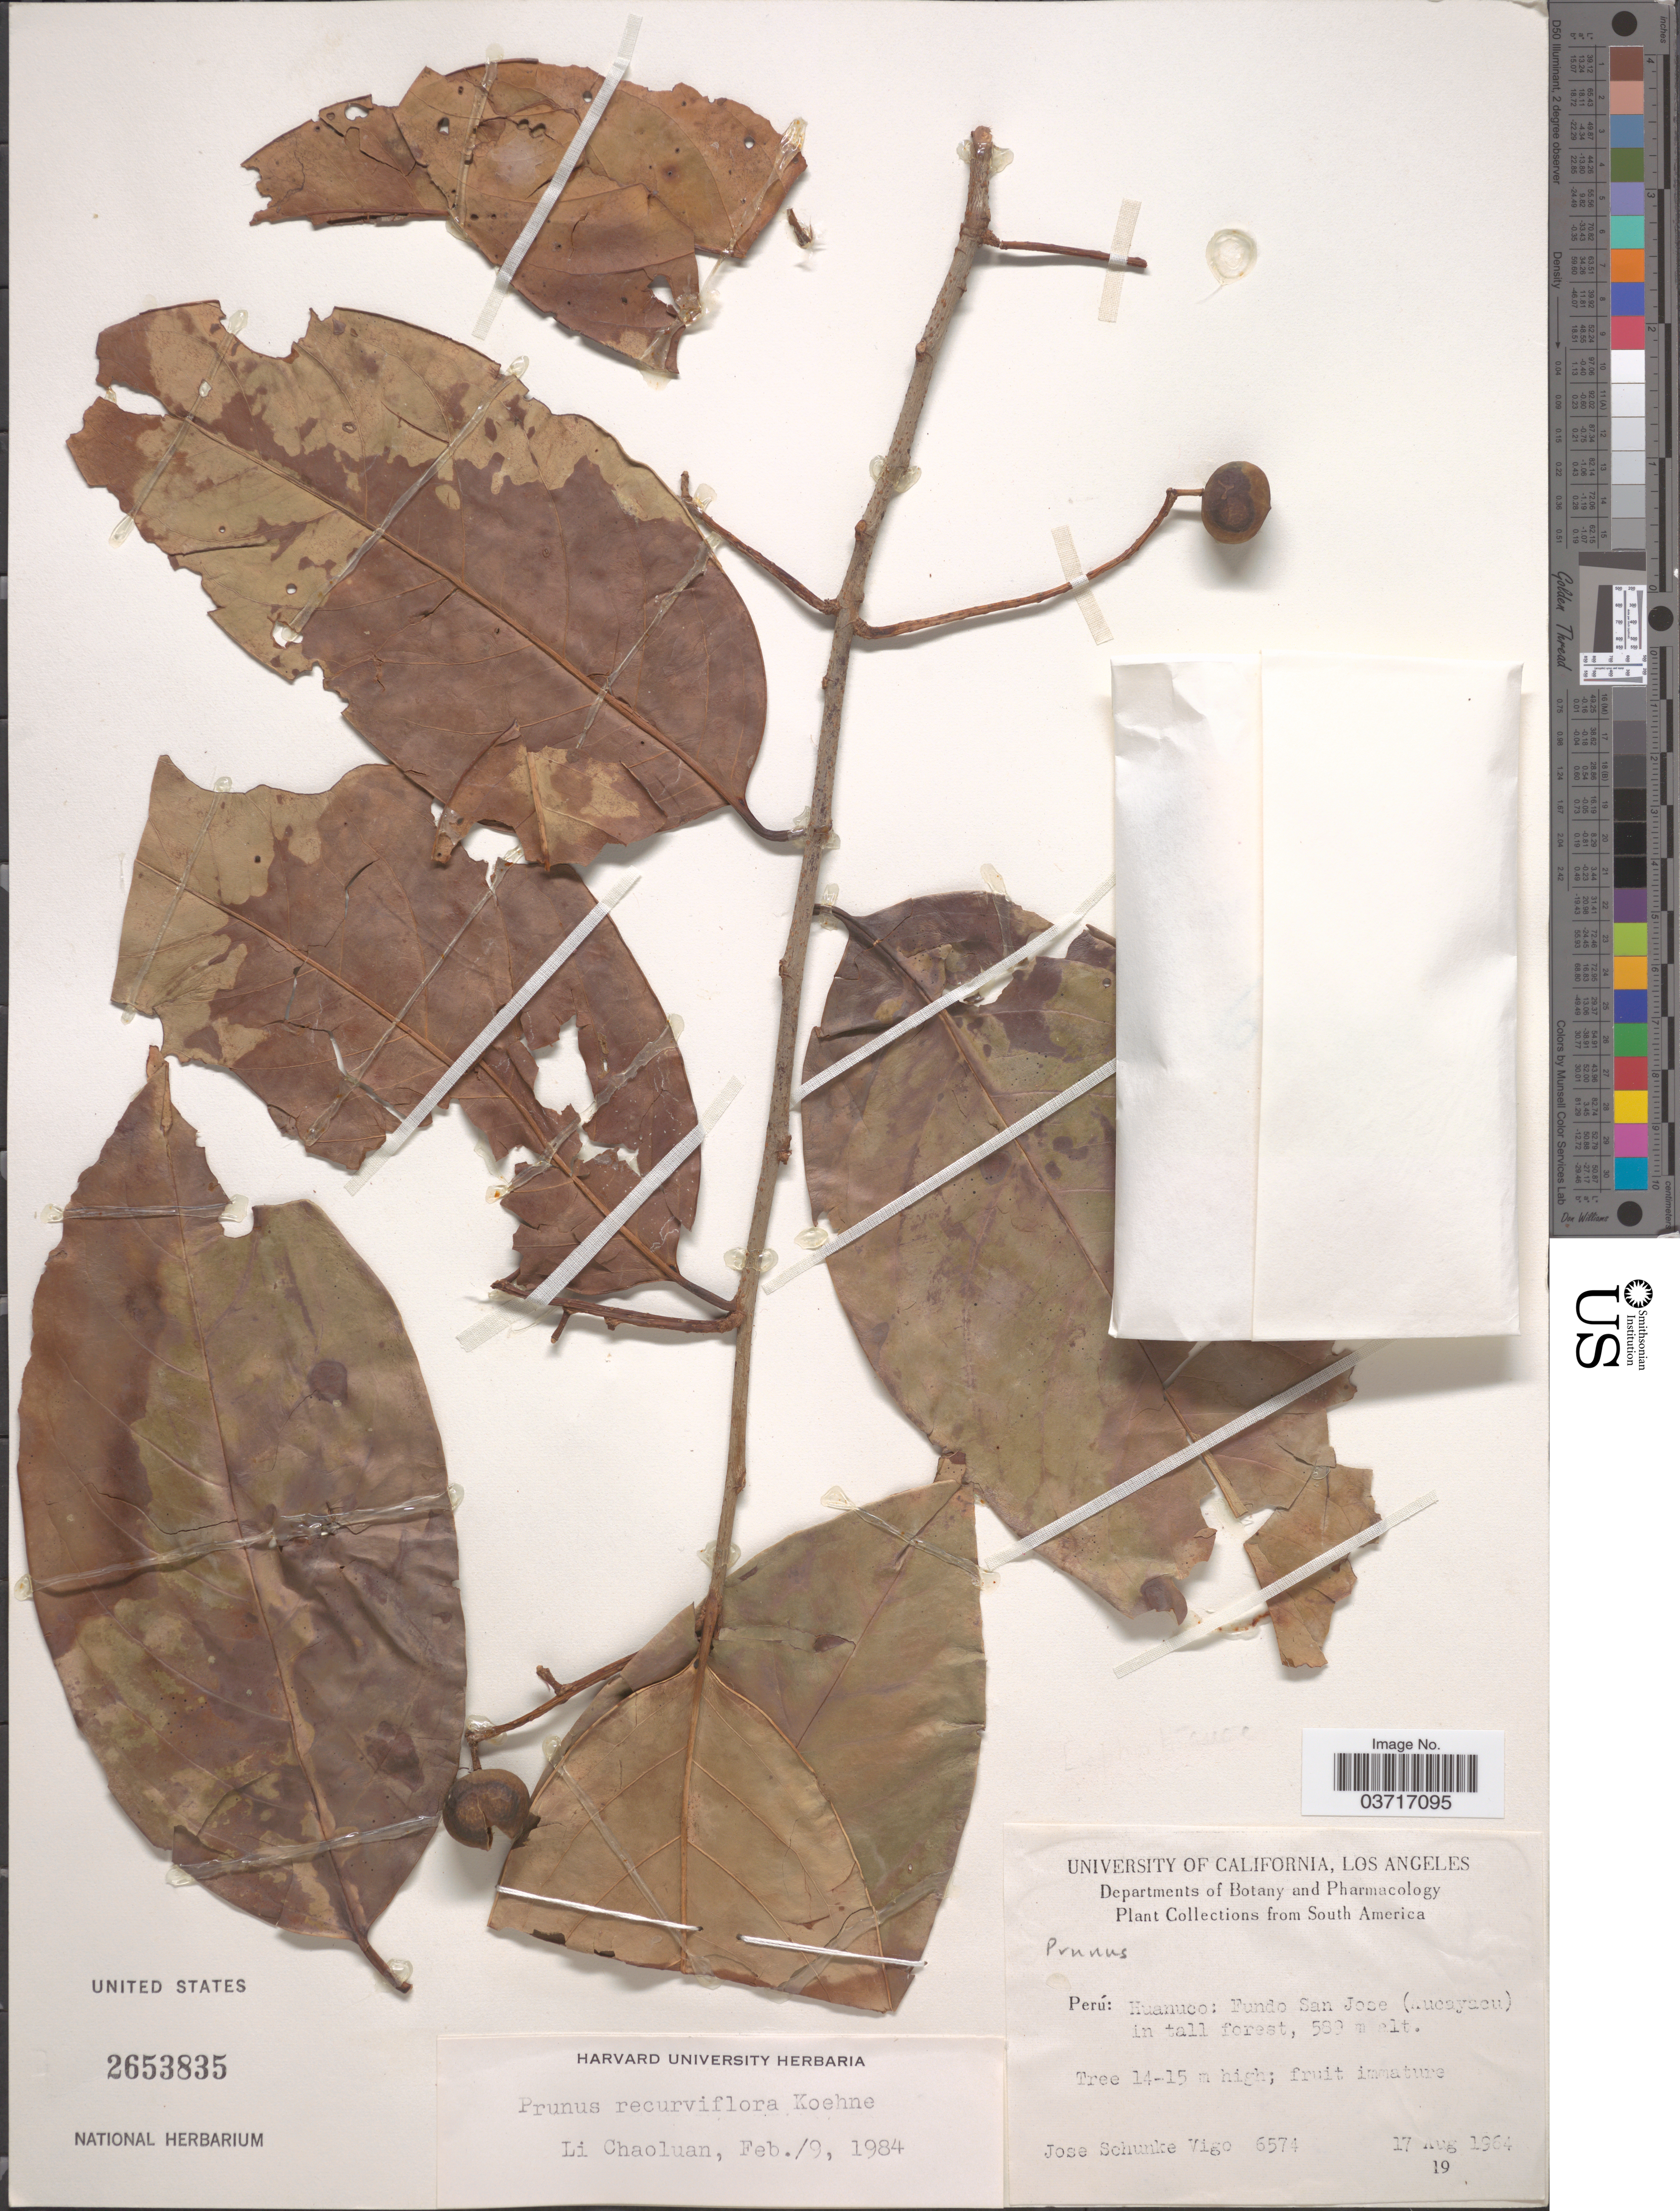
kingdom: Plantae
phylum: Tracheophyta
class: Magnoliopsida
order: Rosales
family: Rosaceae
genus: Prunus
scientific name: Prunus pearcei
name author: Rusby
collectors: J. Schunke Vigo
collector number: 6574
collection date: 1964-08-17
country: Peru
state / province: Huánuco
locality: Fundo San Jose (Aucayacu).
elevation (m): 589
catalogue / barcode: US 2653835